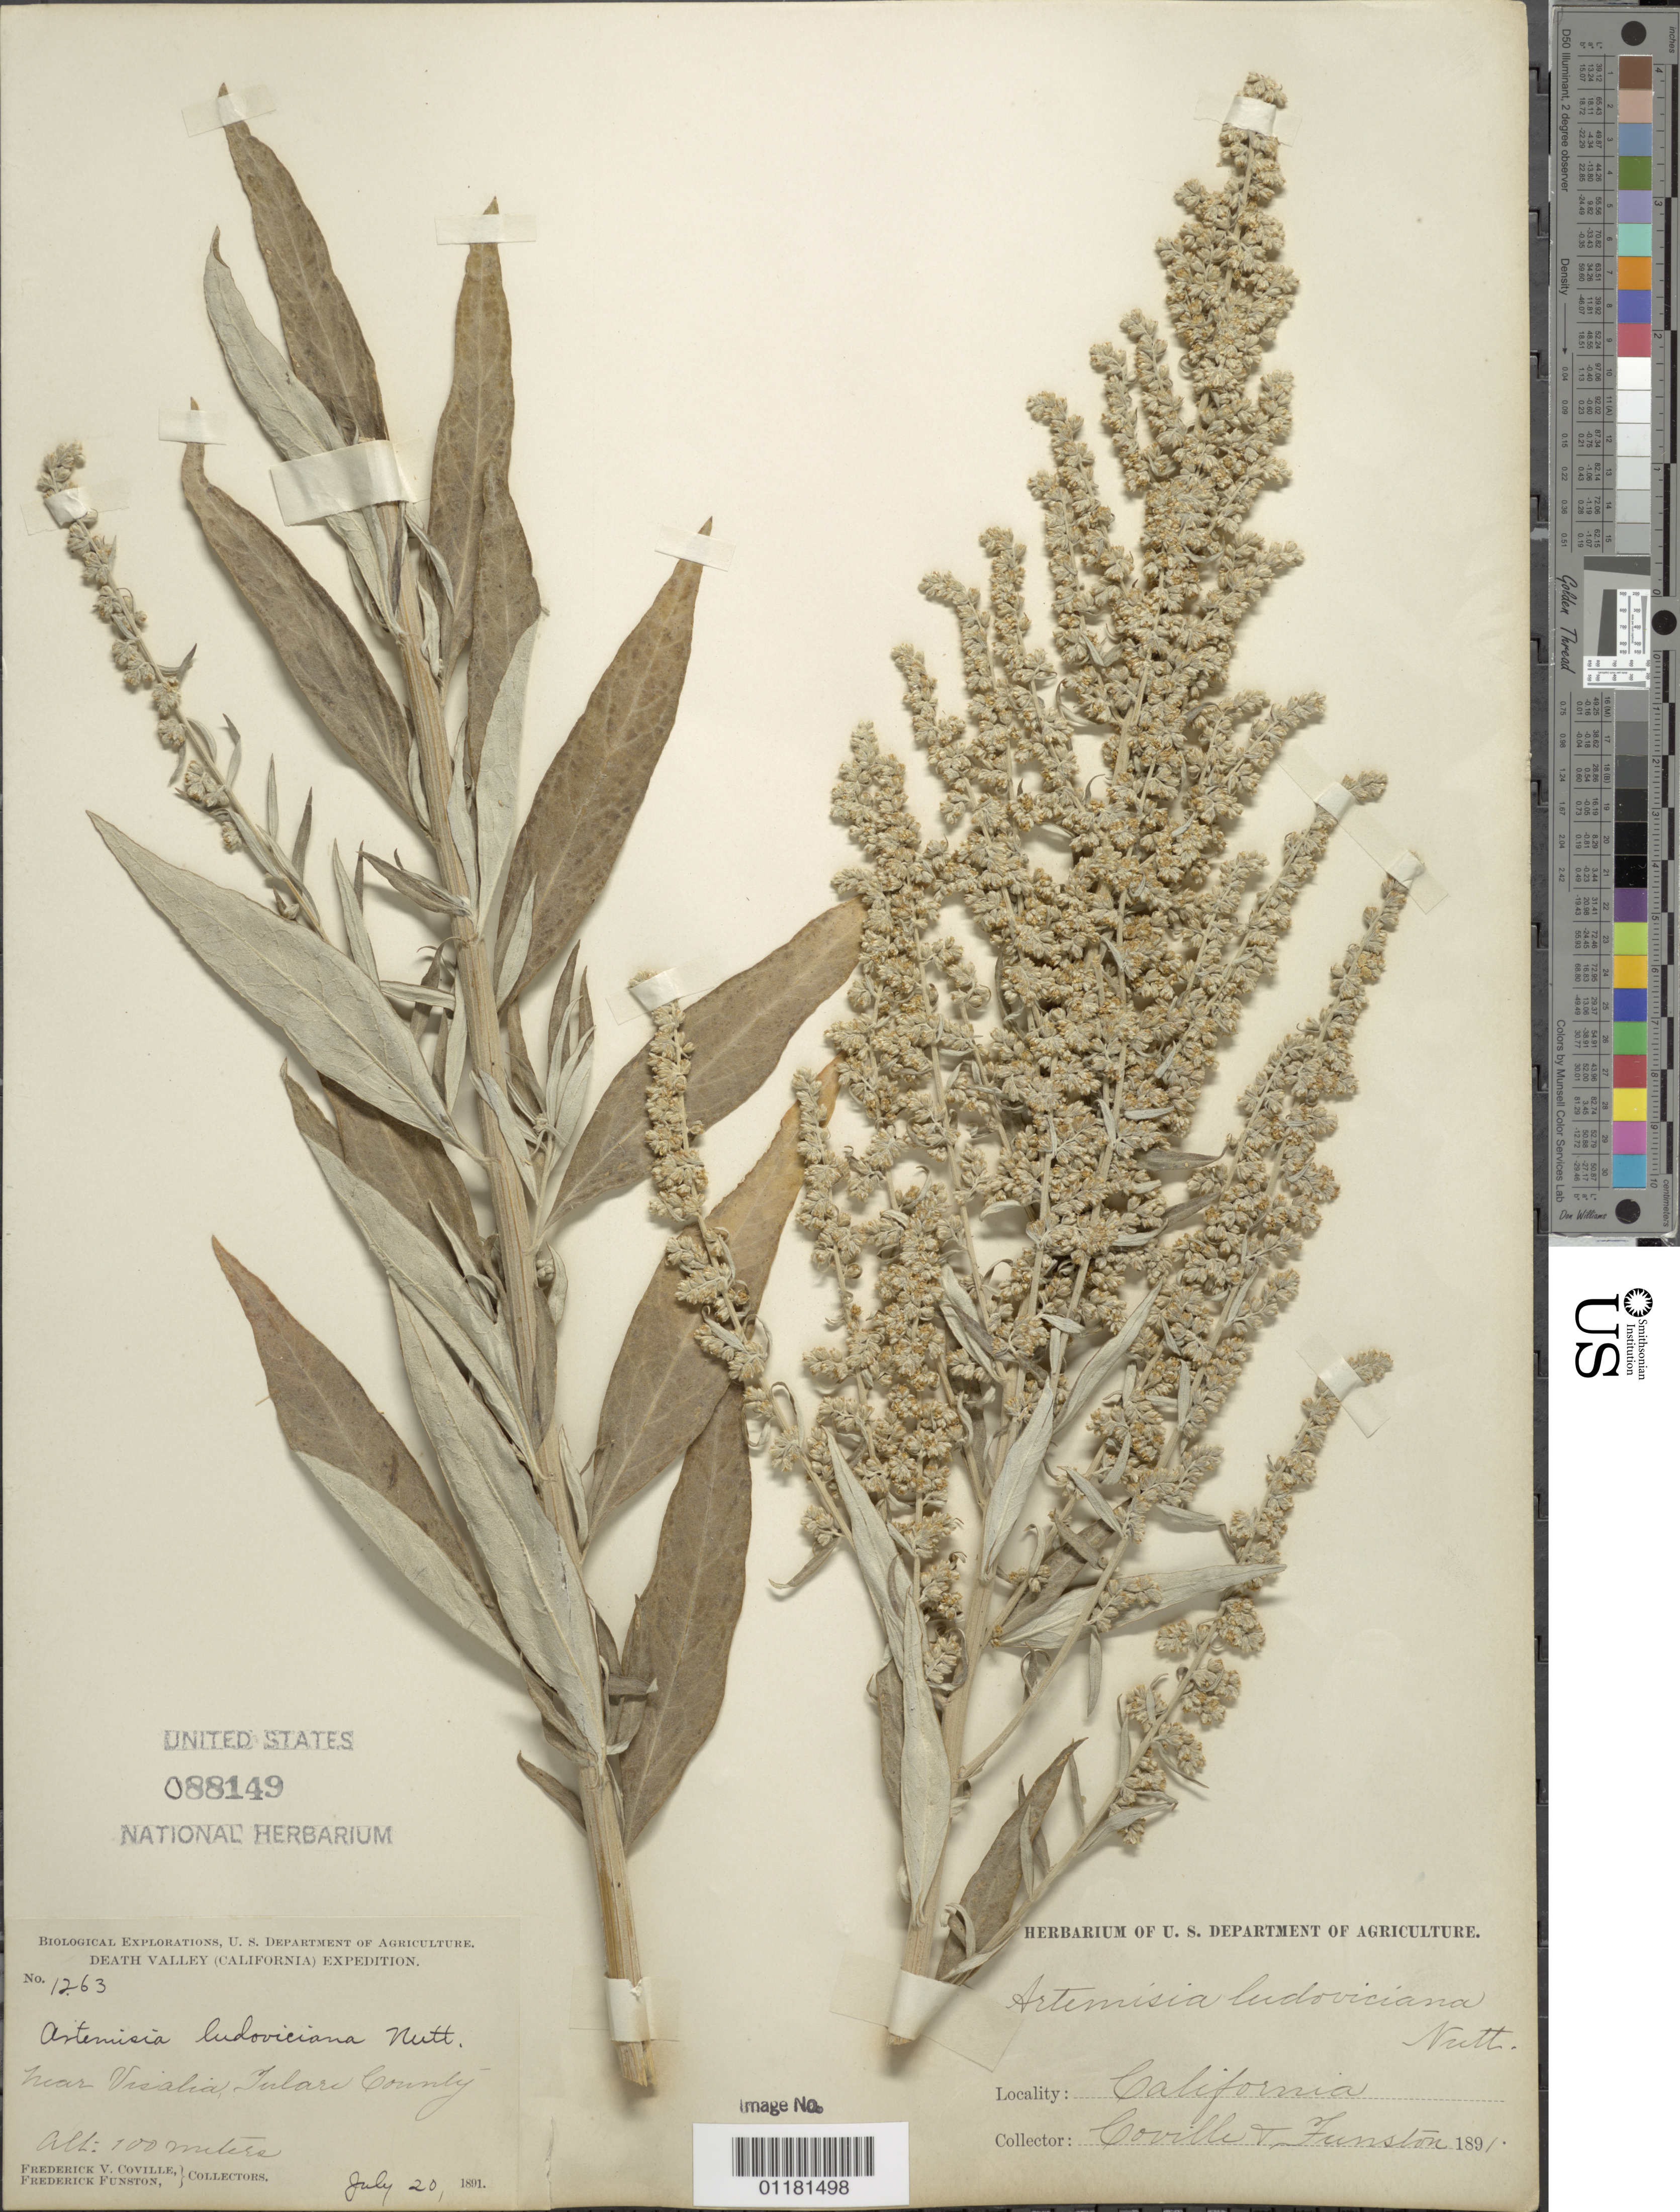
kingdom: Plantae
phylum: Tracheophyta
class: Magnoliopsida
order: Asterales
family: Asteraceae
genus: Artemisia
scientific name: Artemisia ludoviciana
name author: Nutt.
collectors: F. V. Coville & F. Funston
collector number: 1263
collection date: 1891-07-20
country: United States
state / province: California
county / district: Tulare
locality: near Visalia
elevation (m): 100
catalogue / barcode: US 88149